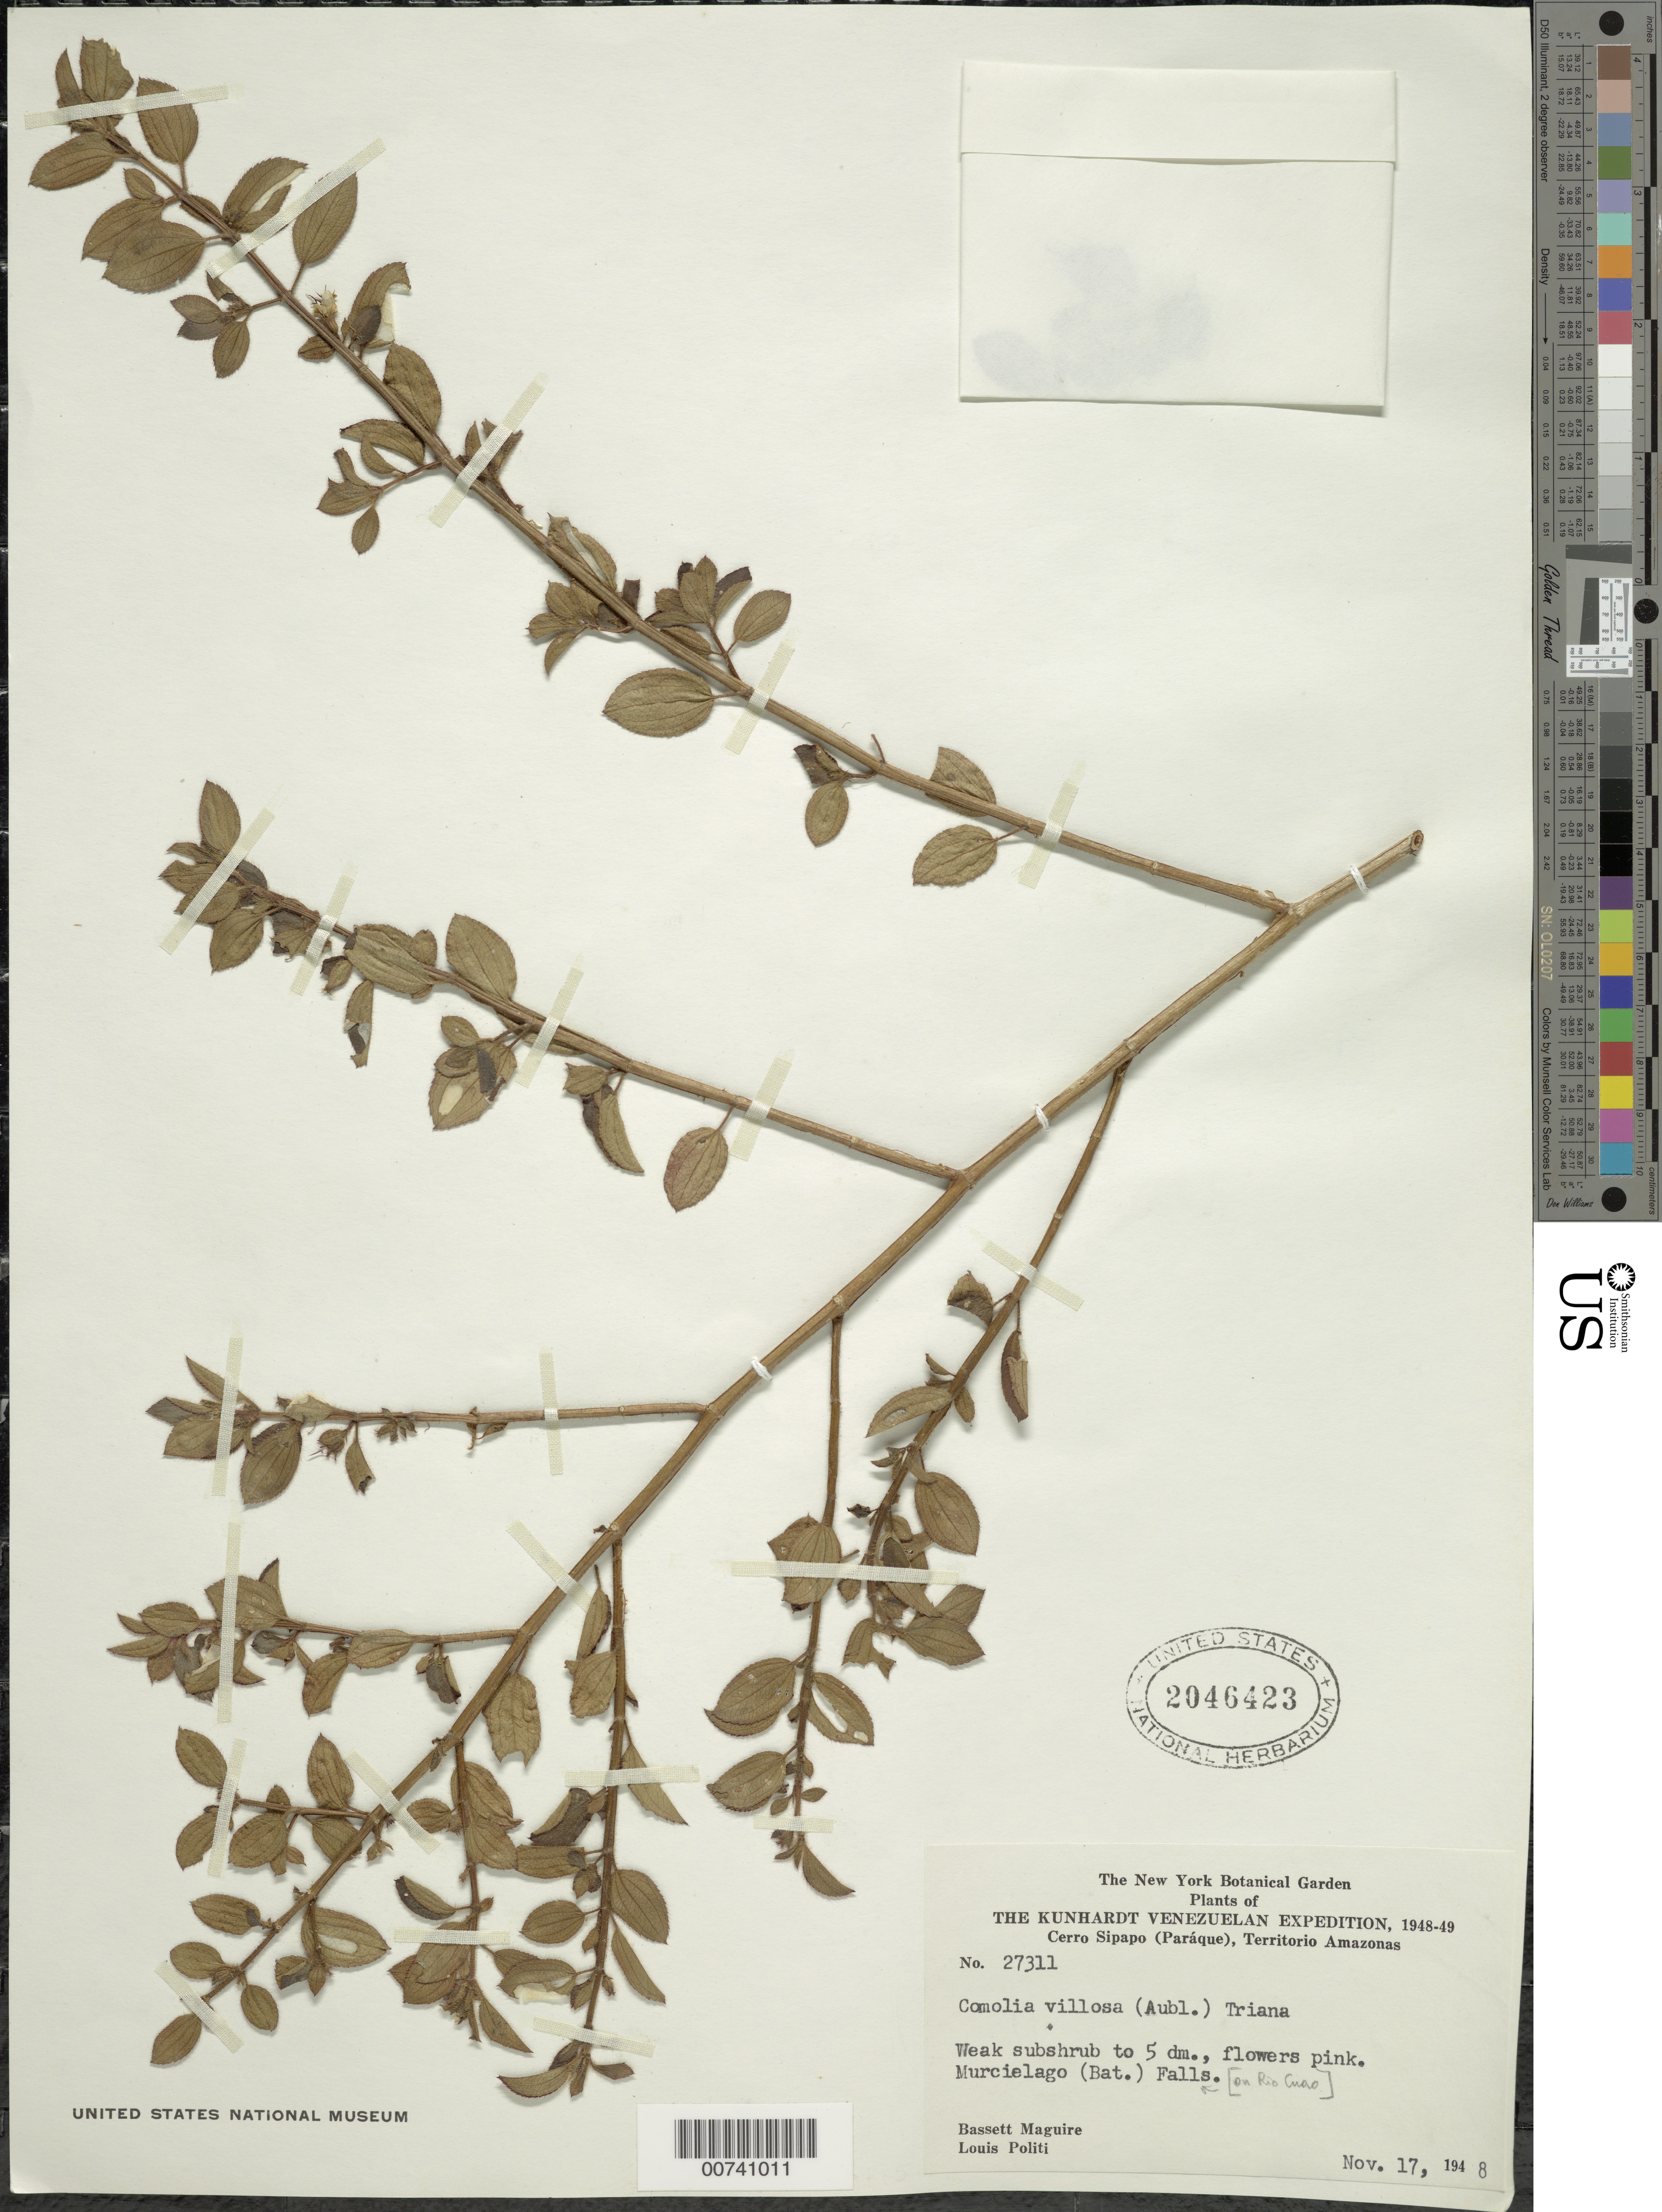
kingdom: Plantae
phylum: Tracheophyta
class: Magnoliopsida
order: Myrtales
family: Melastomataceae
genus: Comolia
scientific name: Comolia villosa var. glabrior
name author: Cogn.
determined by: Nunes da Silva, Diego, (RB), Jardim Botanico do Rio de Janeiro - Herbario (BRAZIL)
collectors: B. Maguire & L. Politi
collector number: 27311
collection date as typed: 17-Nov-48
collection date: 1948-11-17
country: Venezuela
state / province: Amazonas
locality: Murcielago (Bat.) Falls, Río Sipapo; Río Cuao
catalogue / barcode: US 2046423